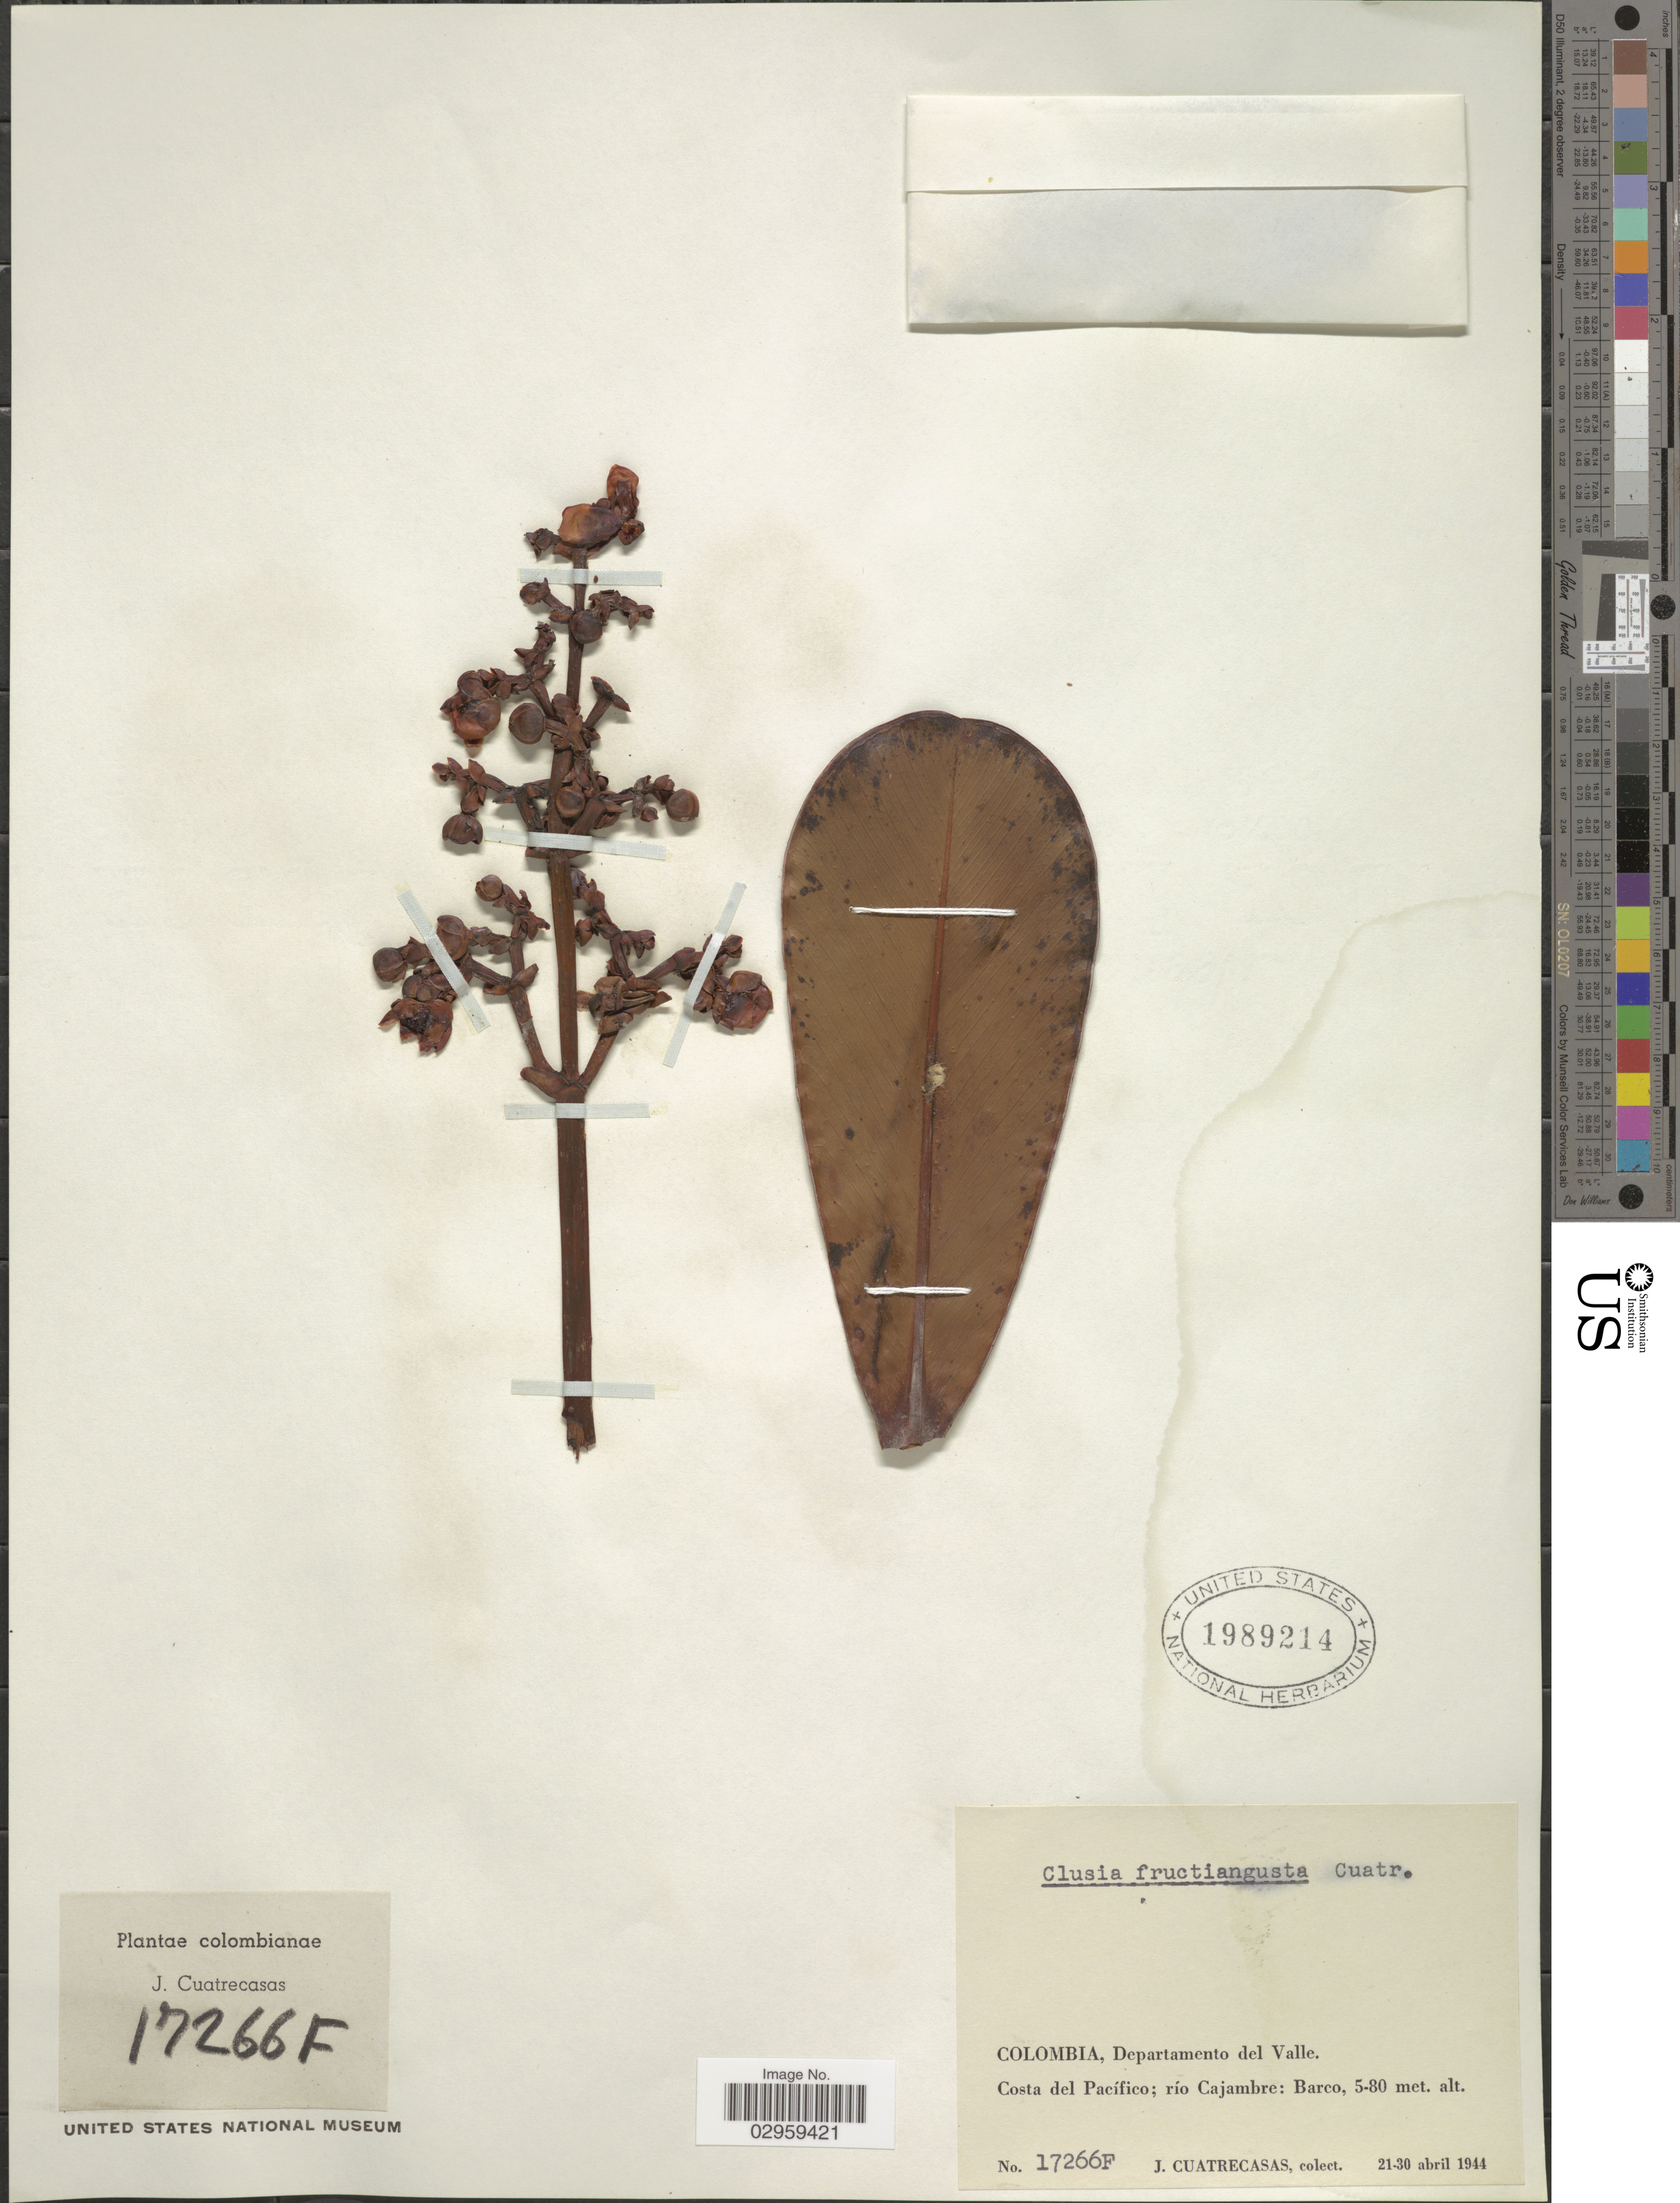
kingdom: Plantae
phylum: Tracheophyta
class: Magnoliopsida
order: Malpighiales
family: Clusiaceae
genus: Clusia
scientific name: Clusia fructiangusta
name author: Cuatrec.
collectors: J. Cuatrecasas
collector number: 17266F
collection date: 1944-04-21/1944-04-30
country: Colombia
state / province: Valle del Cauca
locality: Departamento del Valle. Costa del Pacífico; río Cajambre: Barco.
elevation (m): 5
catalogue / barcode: US 1989214